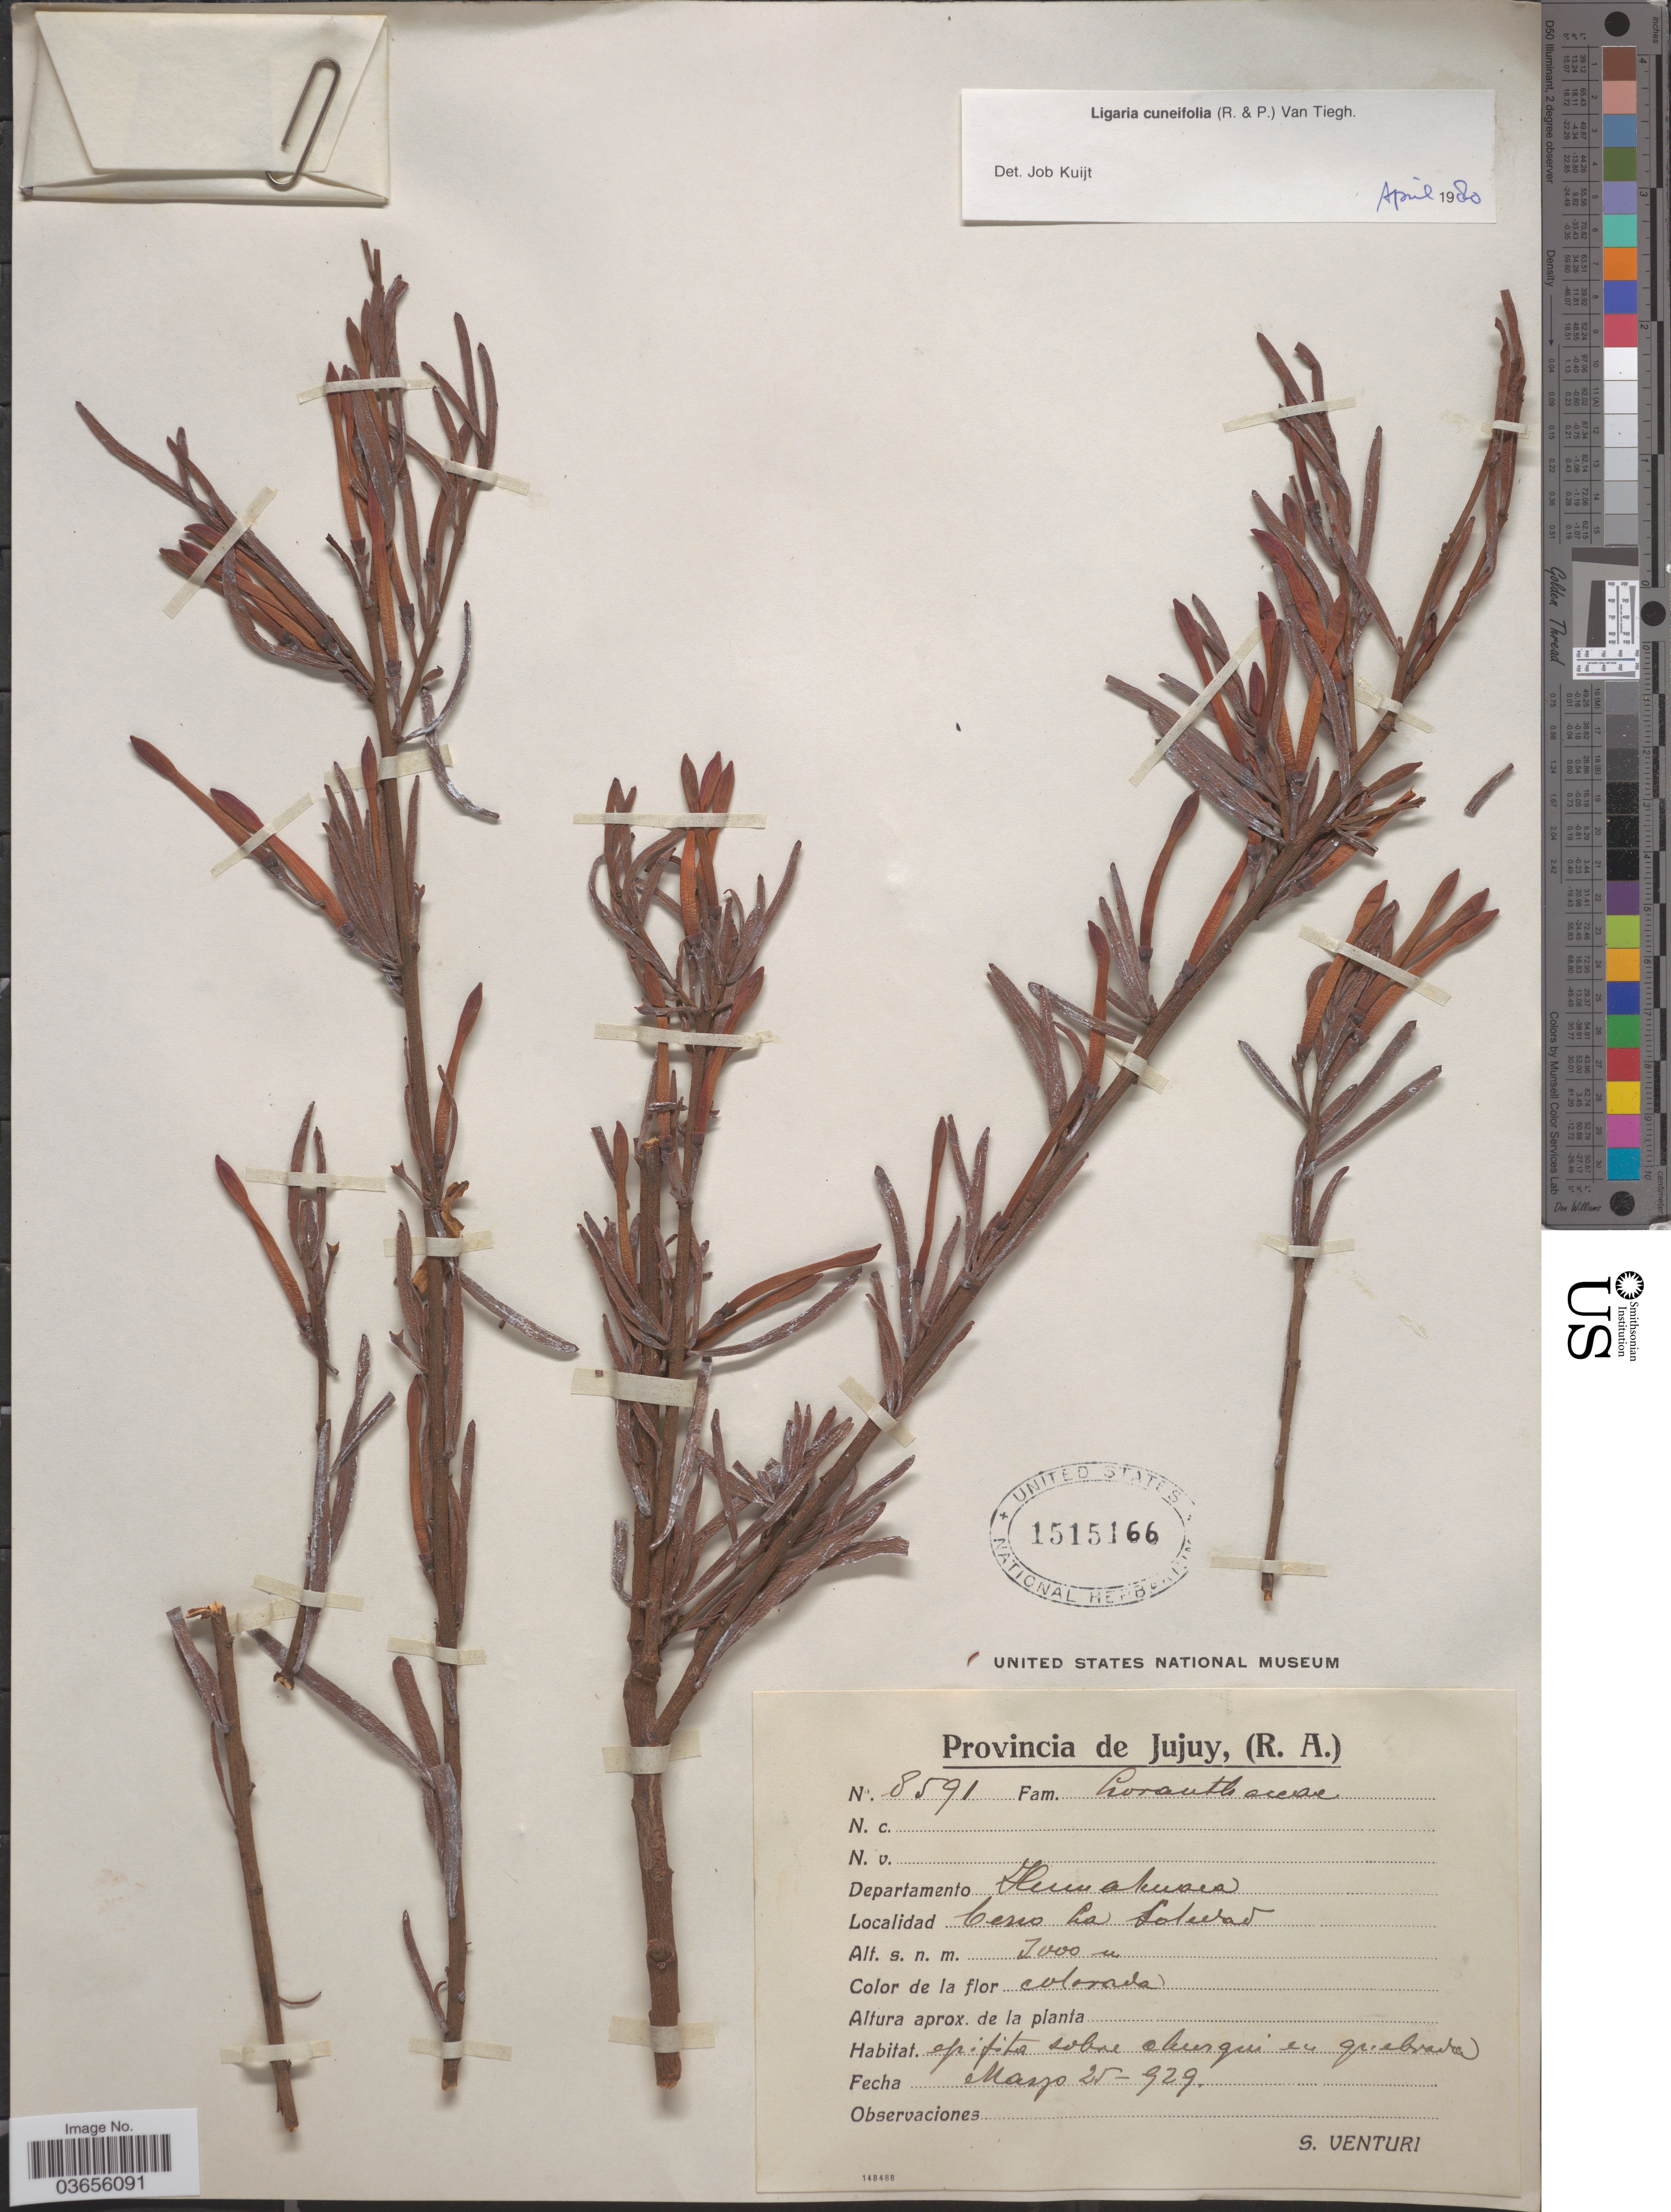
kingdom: Plantae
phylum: Tracheophyta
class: Magnoliopsida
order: Santalales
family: Loranthaceae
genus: Ligaria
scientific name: Ligaria cuneifolia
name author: (Ruiz & Pav.) Tiegh.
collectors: S. Venturi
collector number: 8591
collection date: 1929-05-25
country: Argentina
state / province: Jujuy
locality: Departamento Humahuaca. Cerro la Soledad.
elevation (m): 3000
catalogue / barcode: US 1515166